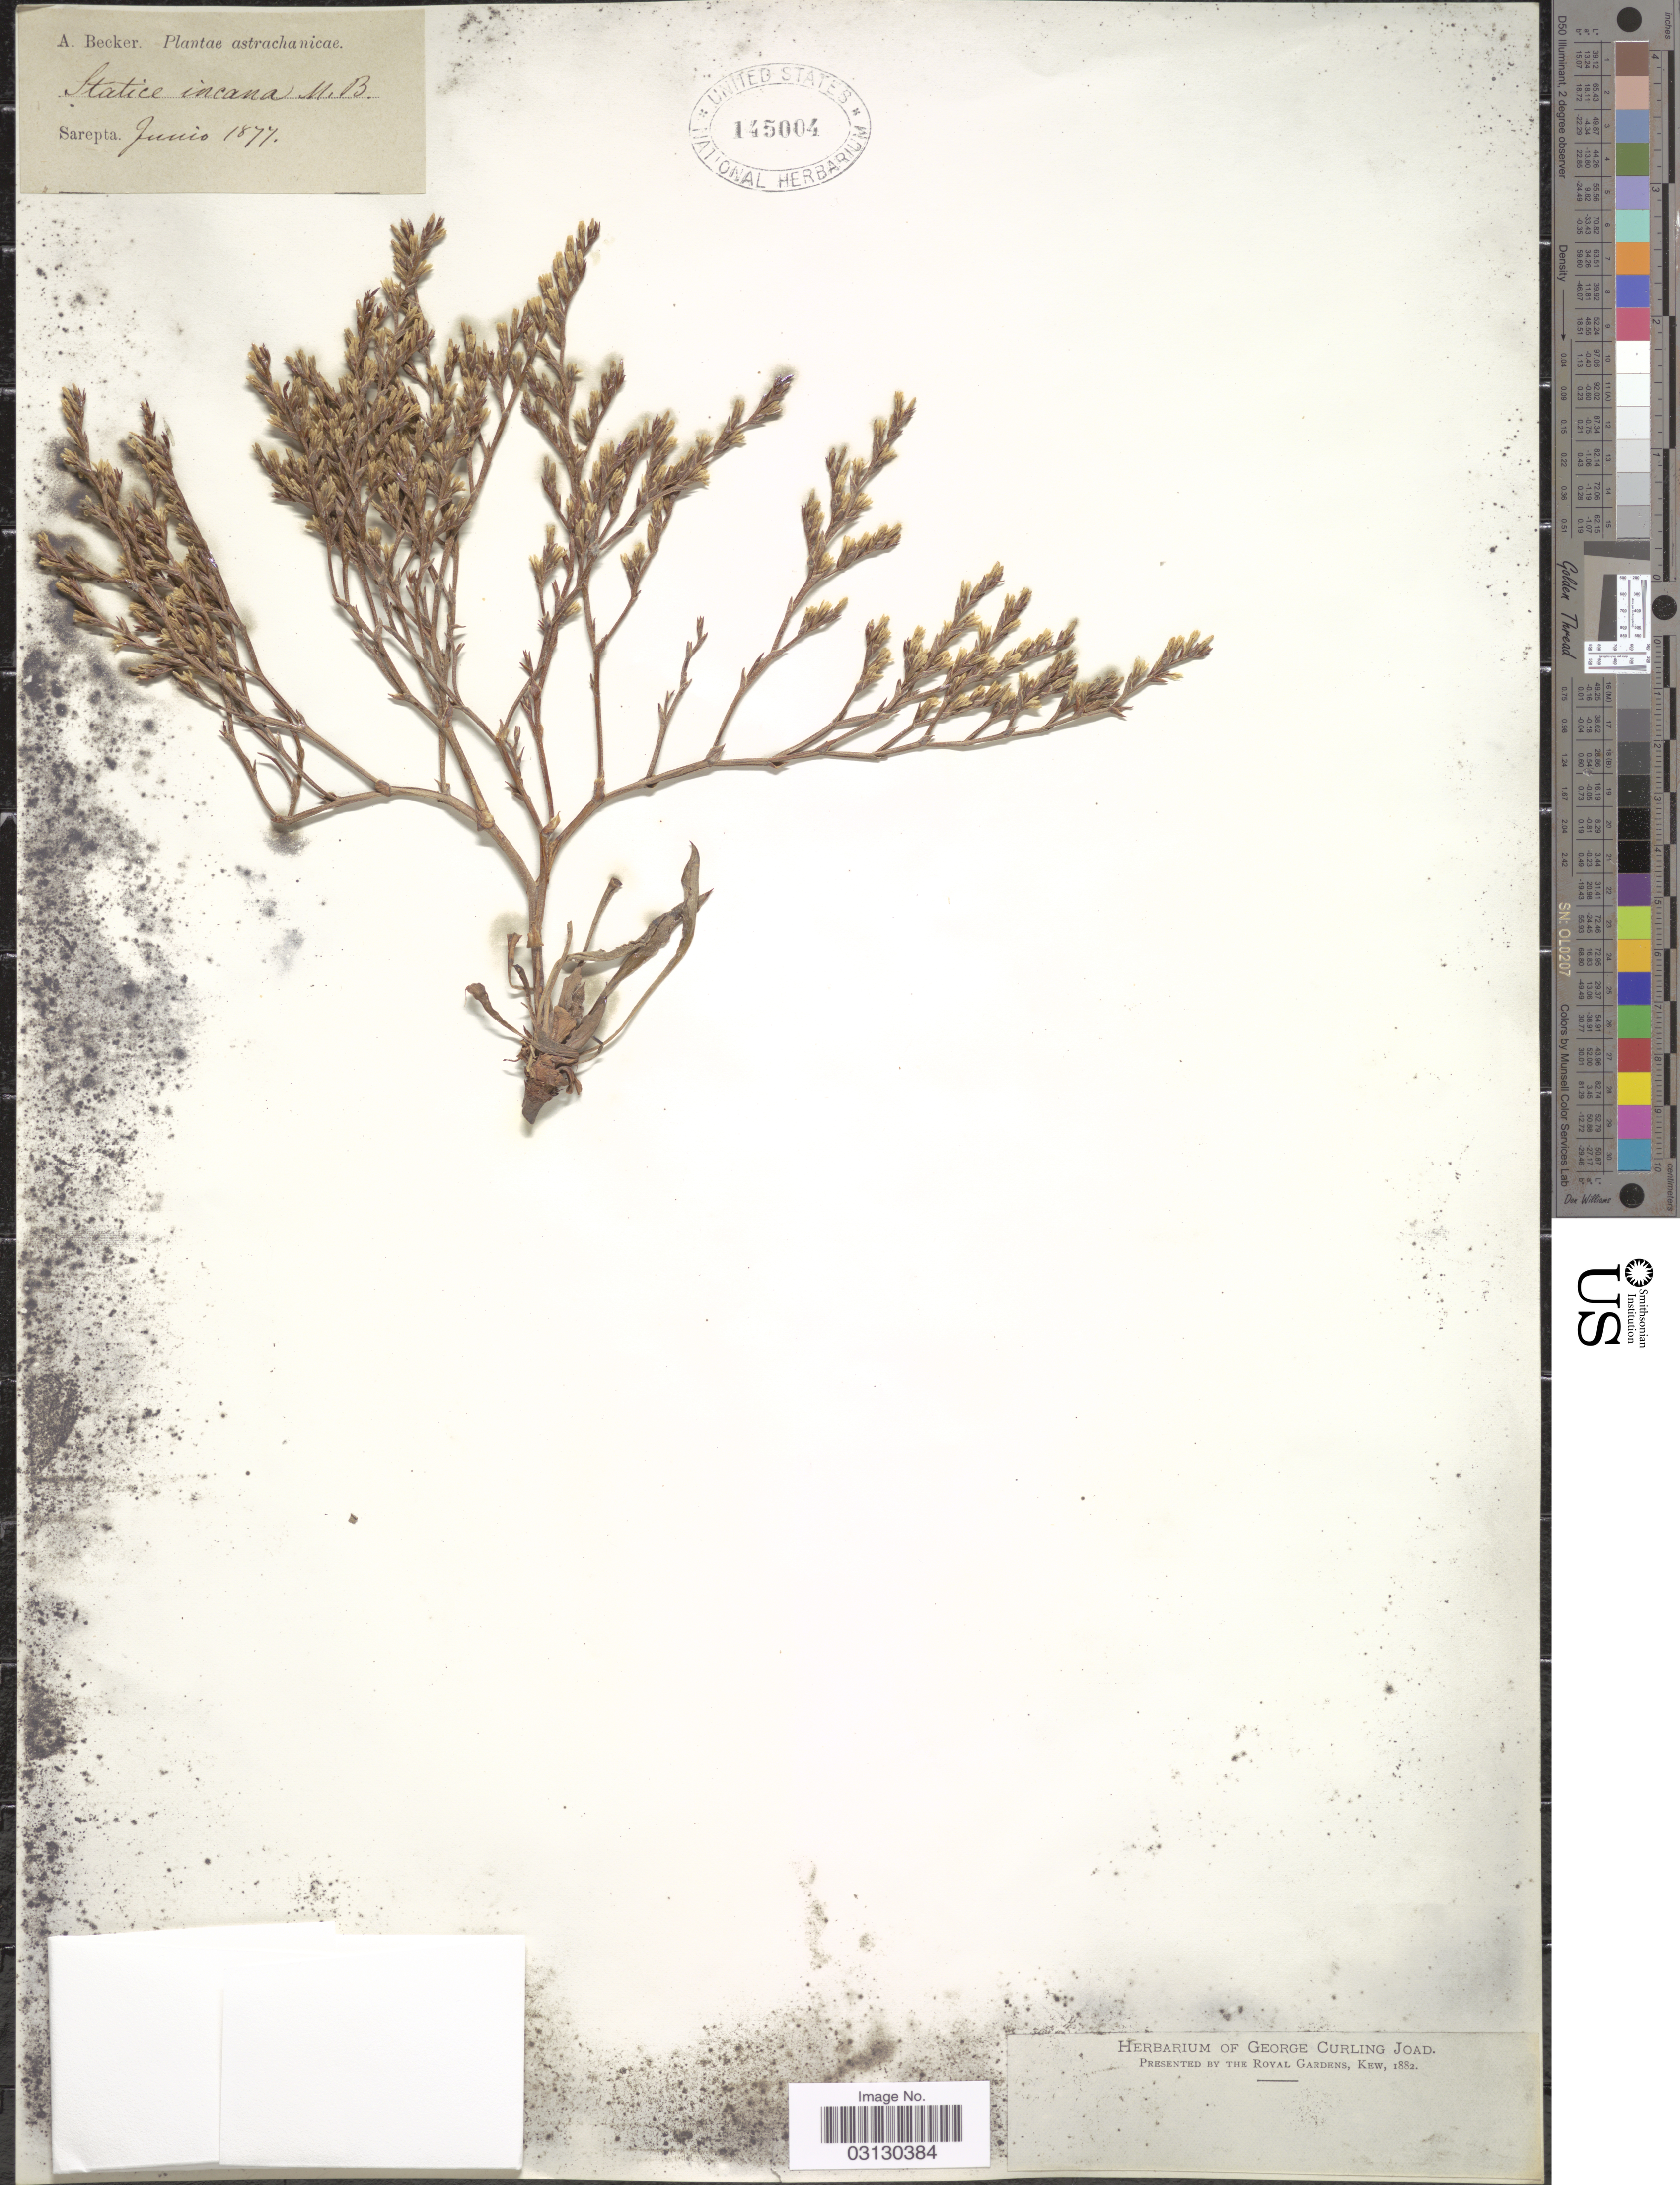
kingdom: Plantae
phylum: Tracheophyta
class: Magnoliopsida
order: Caryophyllales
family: Plumbaginaceae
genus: Limonium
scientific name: Limonium incanum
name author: (L.) Kuntze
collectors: A. Becker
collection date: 1877-06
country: Russian Federation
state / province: Volgograd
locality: Astrachanicae, Sarepta.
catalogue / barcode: US 145004